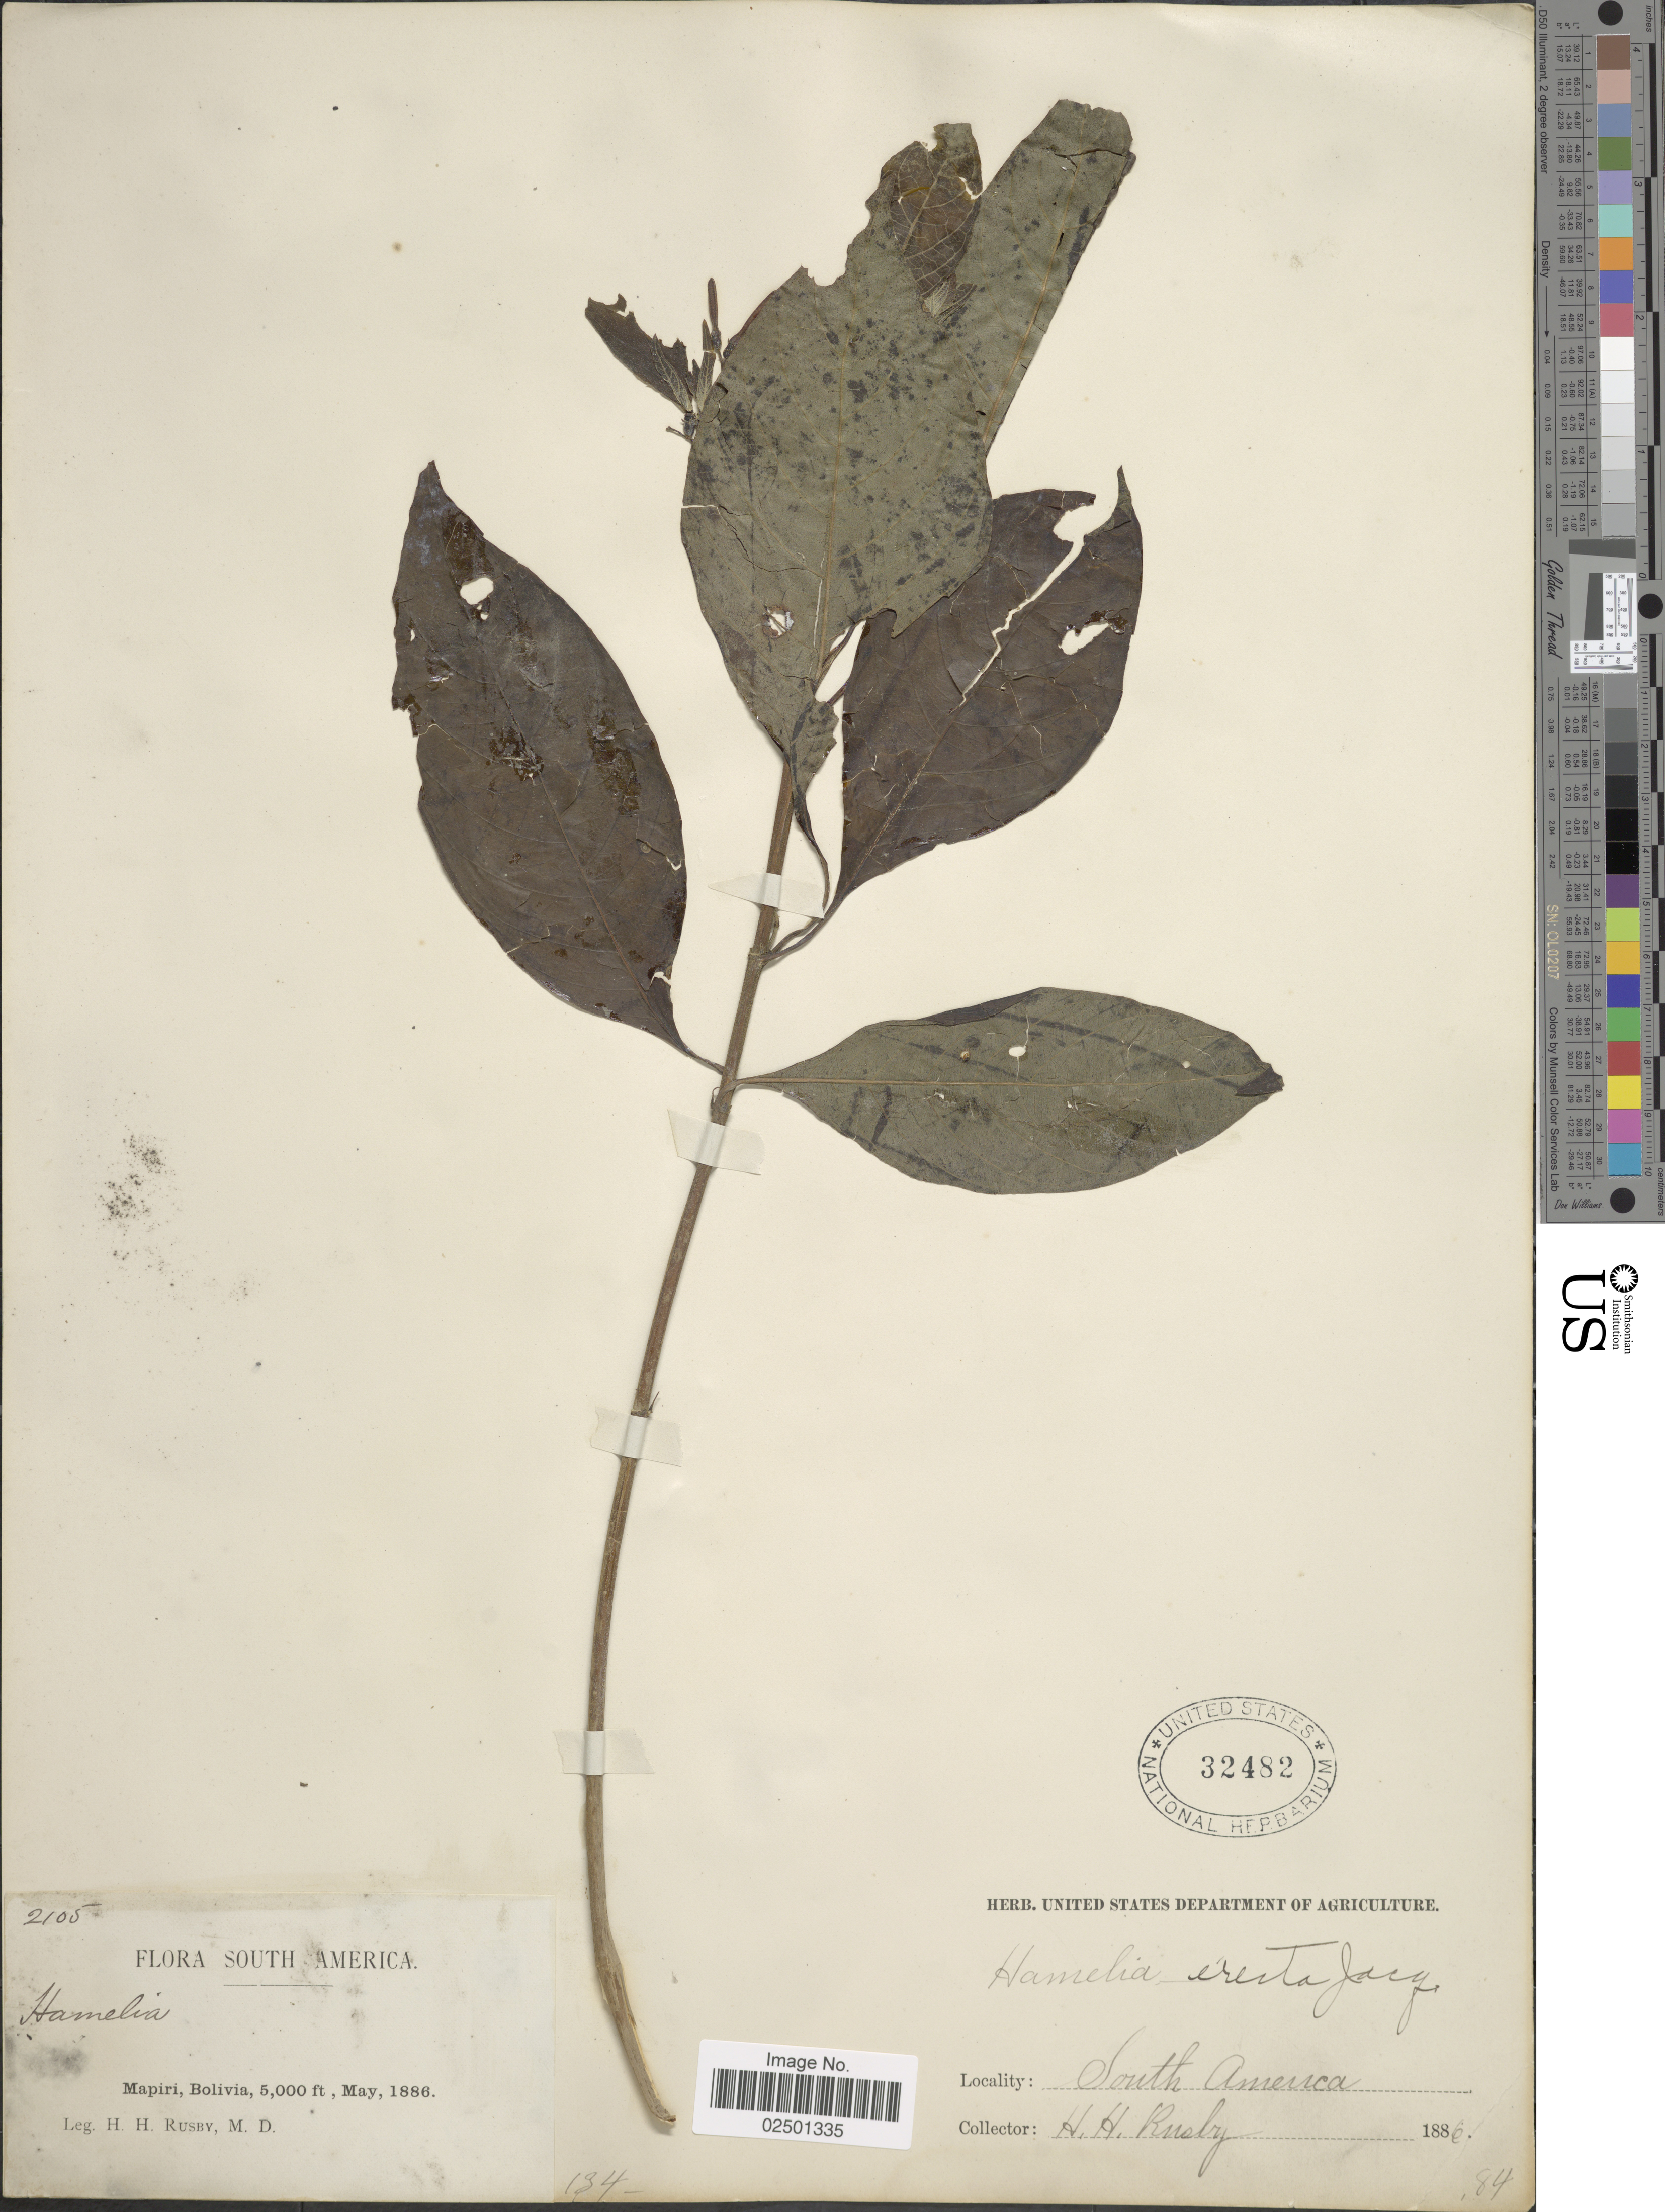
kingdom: Plantae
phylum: Tracheophyta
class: Magnoliopsida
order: Gentianales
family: Rubiaceae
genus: Hamelia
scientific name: Hamelia patens var. patens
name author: Jacq.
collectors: H. H. Rusby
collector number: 2105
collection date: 1886-05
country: Bolivia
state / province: La Páz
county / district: Larecaja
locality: Mapiri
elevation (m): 1524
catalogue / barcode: US 32482